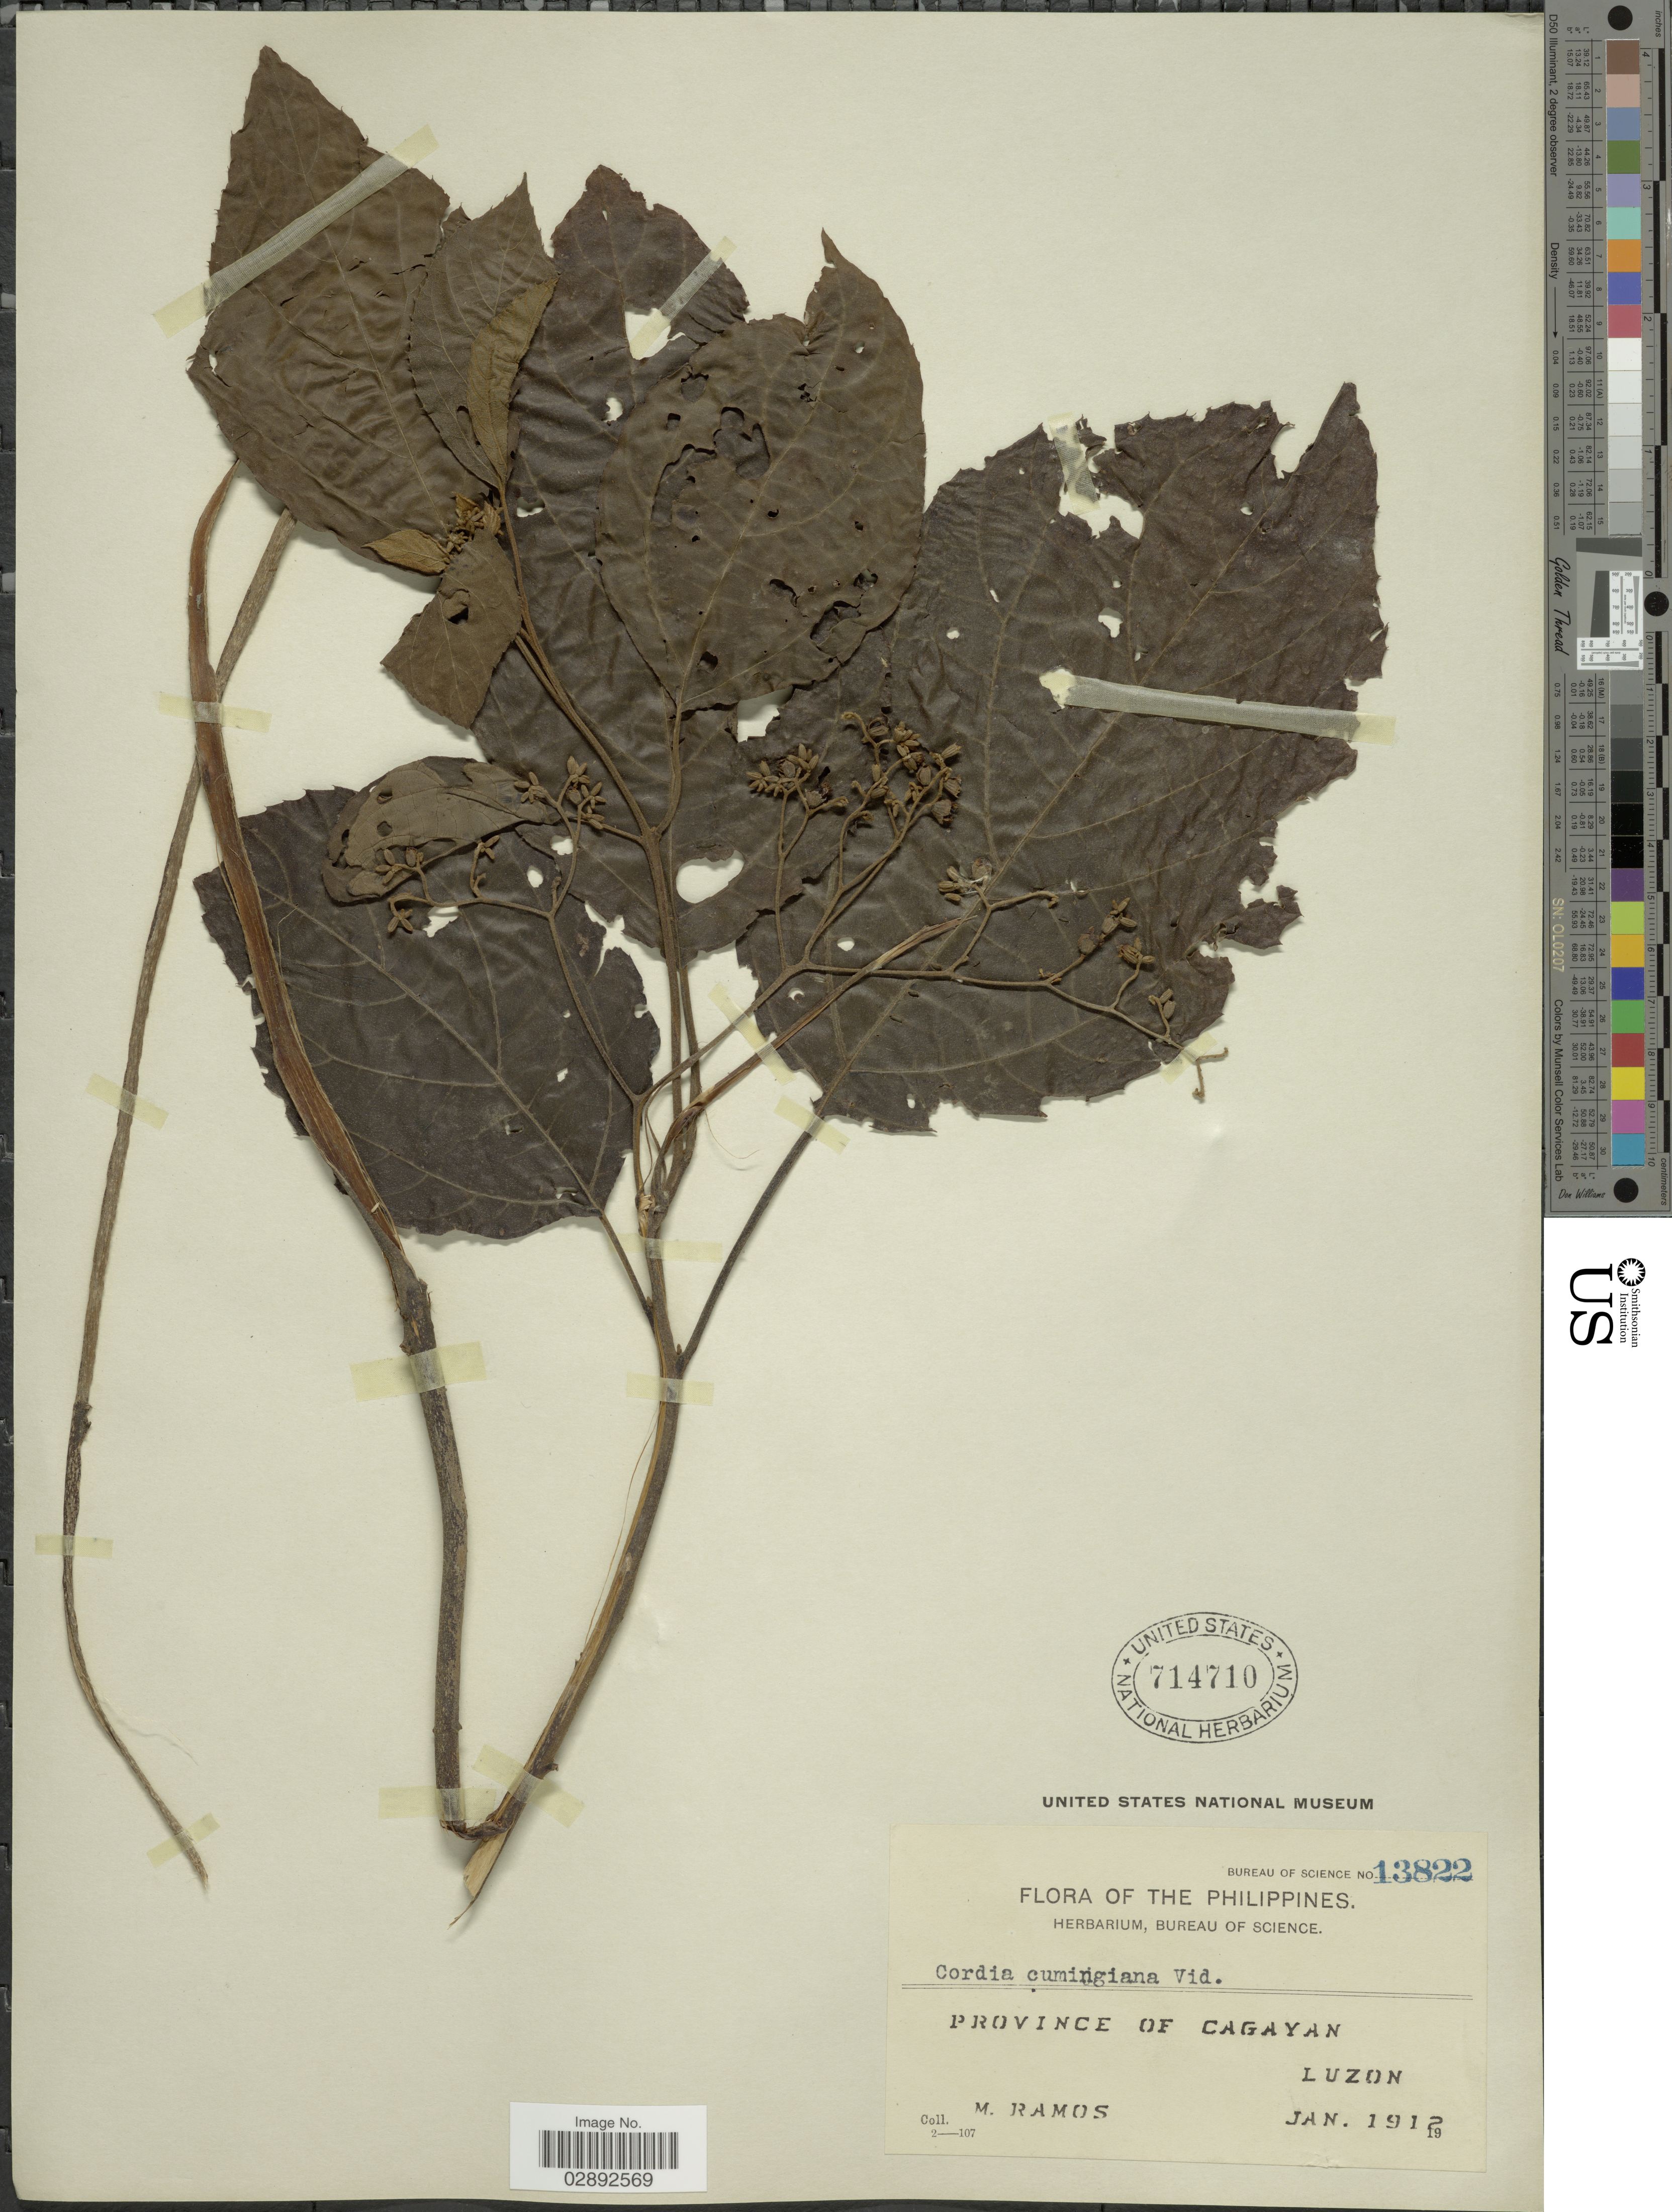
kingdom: Plantae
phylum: Tracheophyta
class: Magnoliopsida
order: Boraginales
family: Cordiaceae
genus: Cordia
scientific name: Cordia cumingiana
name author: Vidal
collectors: M. Ramos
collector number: Bureau of Science 13822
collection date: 1912-01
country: Philippines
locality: Province of Cagayan. Luzon.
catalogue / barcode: US 714710